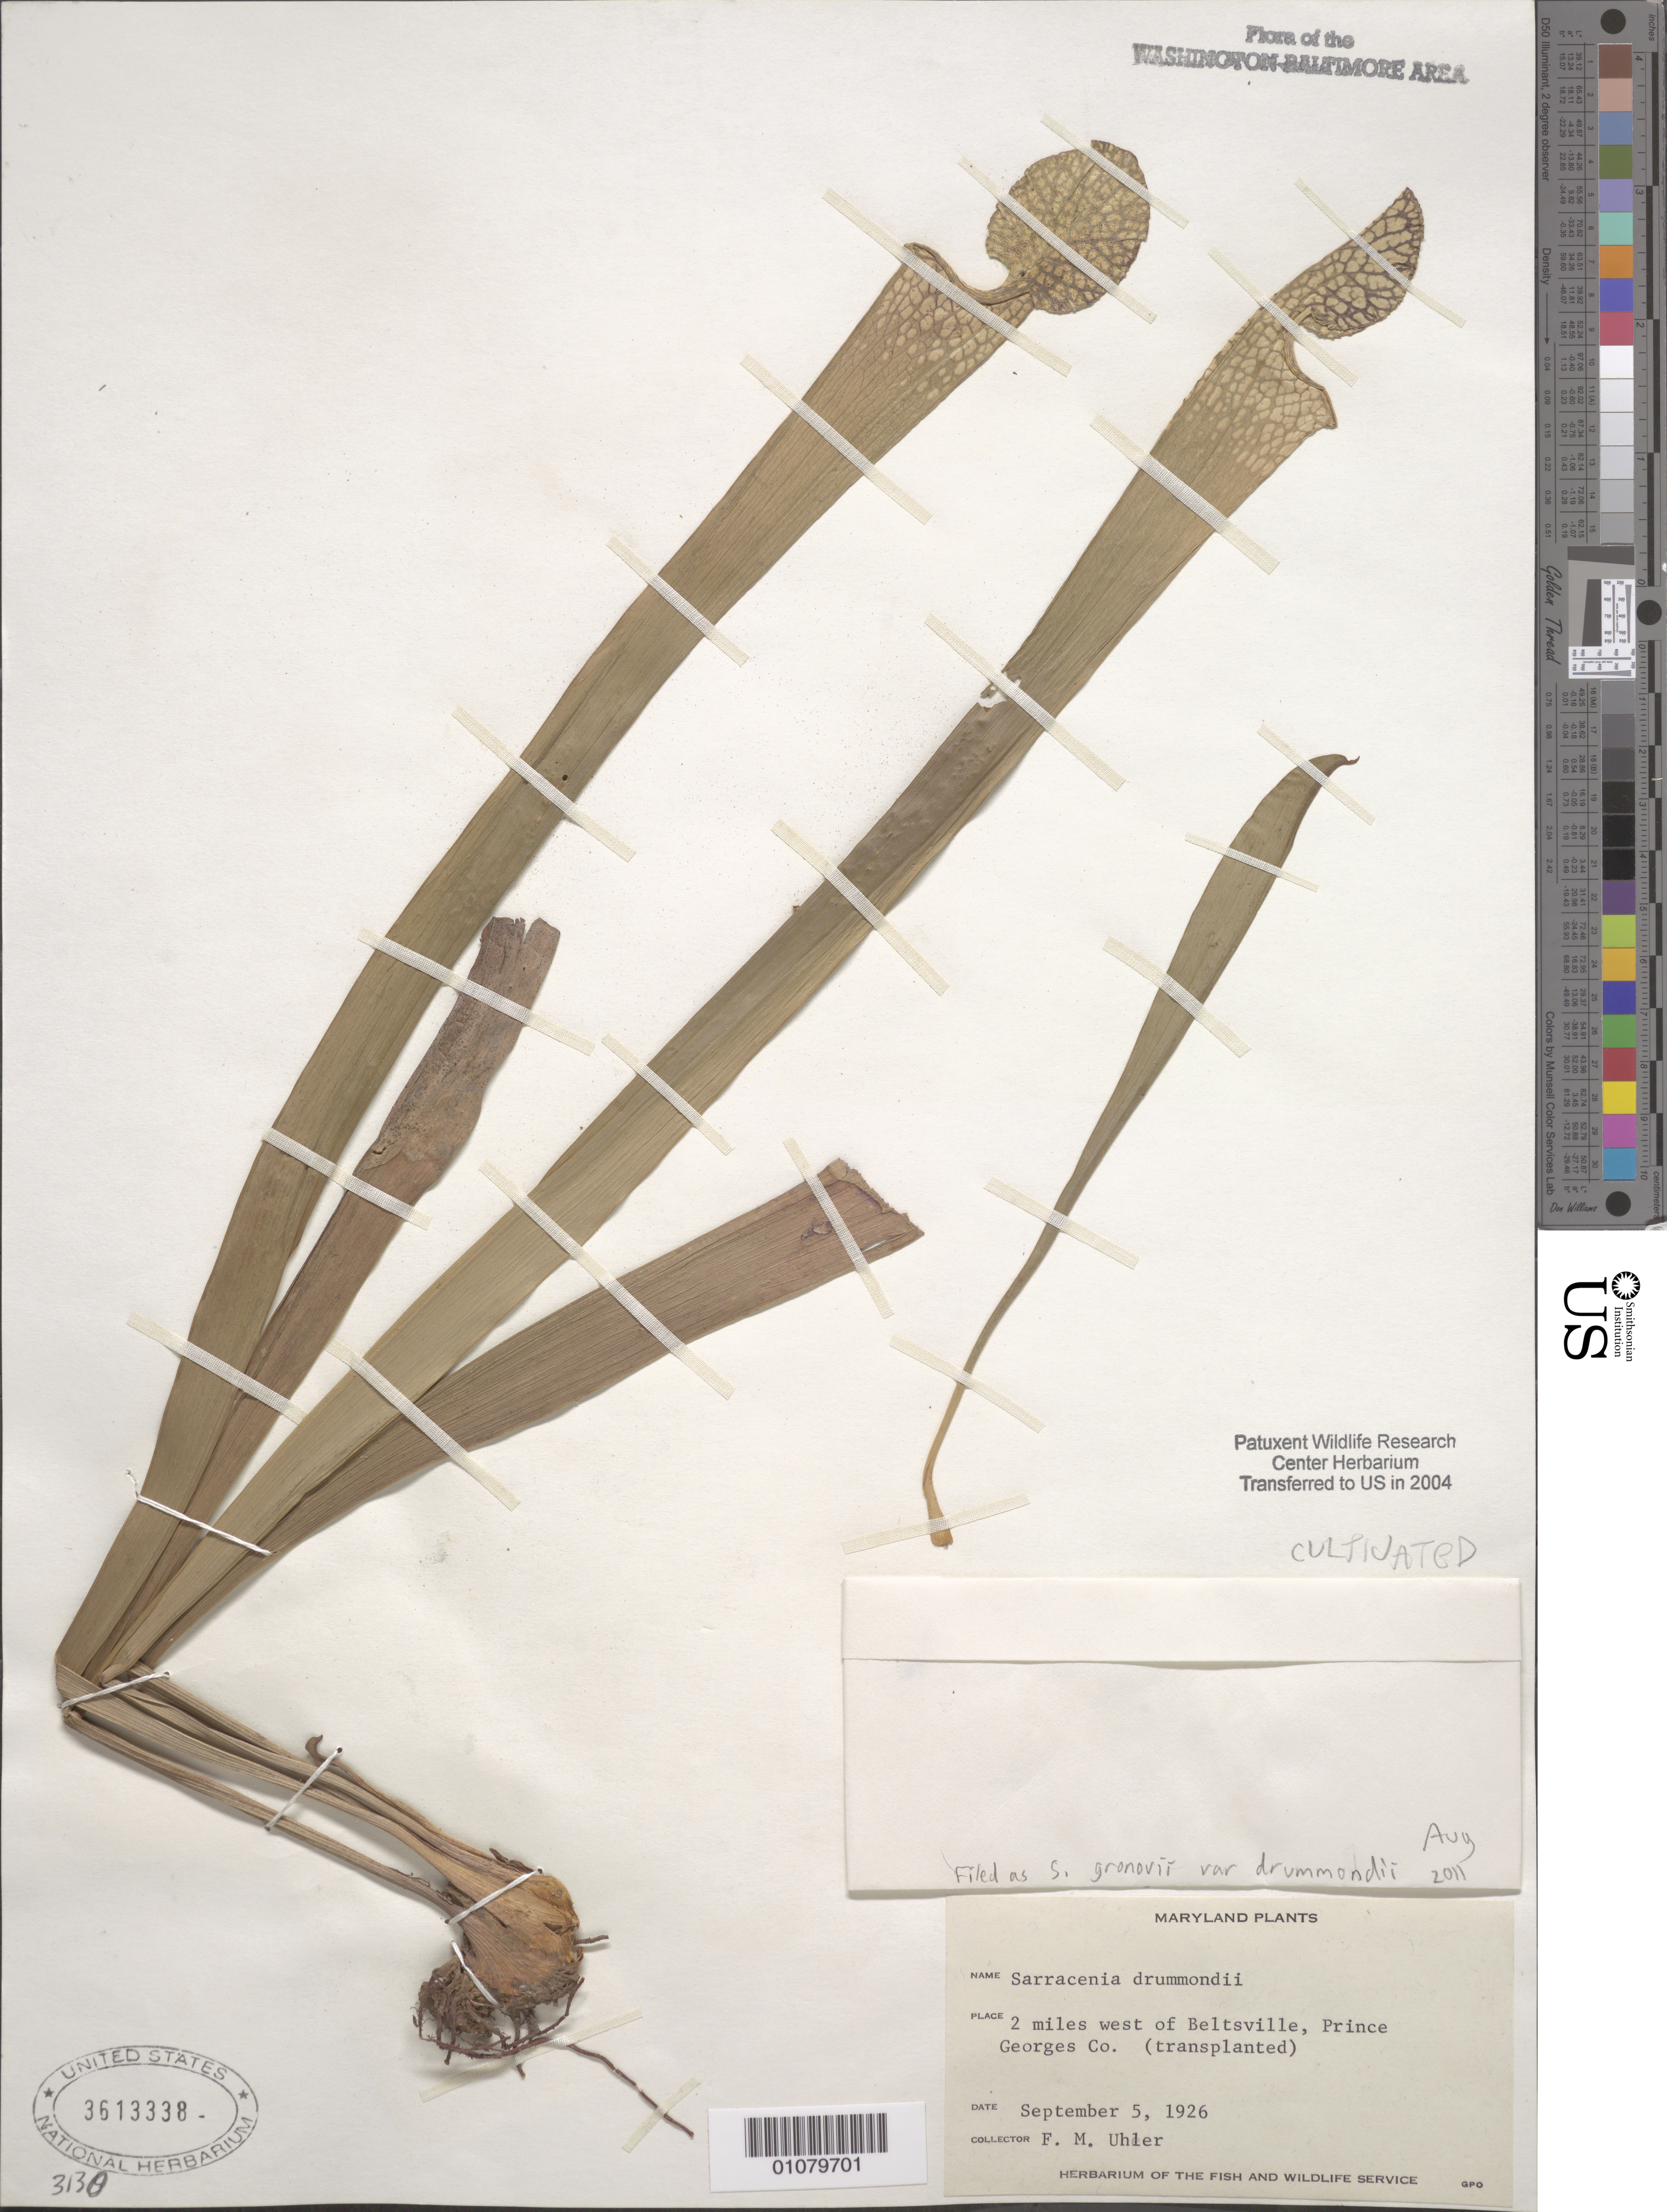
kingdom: Plantae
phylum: Tracheophyta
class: Magnoliopsida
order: Ericales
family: Sarraceniaceae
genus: Sarracenia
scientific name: Sarracenia gronovii var. drummondii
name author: (Croom) Alph. Wood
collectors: F. M. Uhler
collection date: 1926-09-05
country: United States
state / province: Maryland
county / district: Prince George's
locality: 2 miles W. of Beltsville.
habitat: Transplanted.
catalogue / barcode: US 3613338